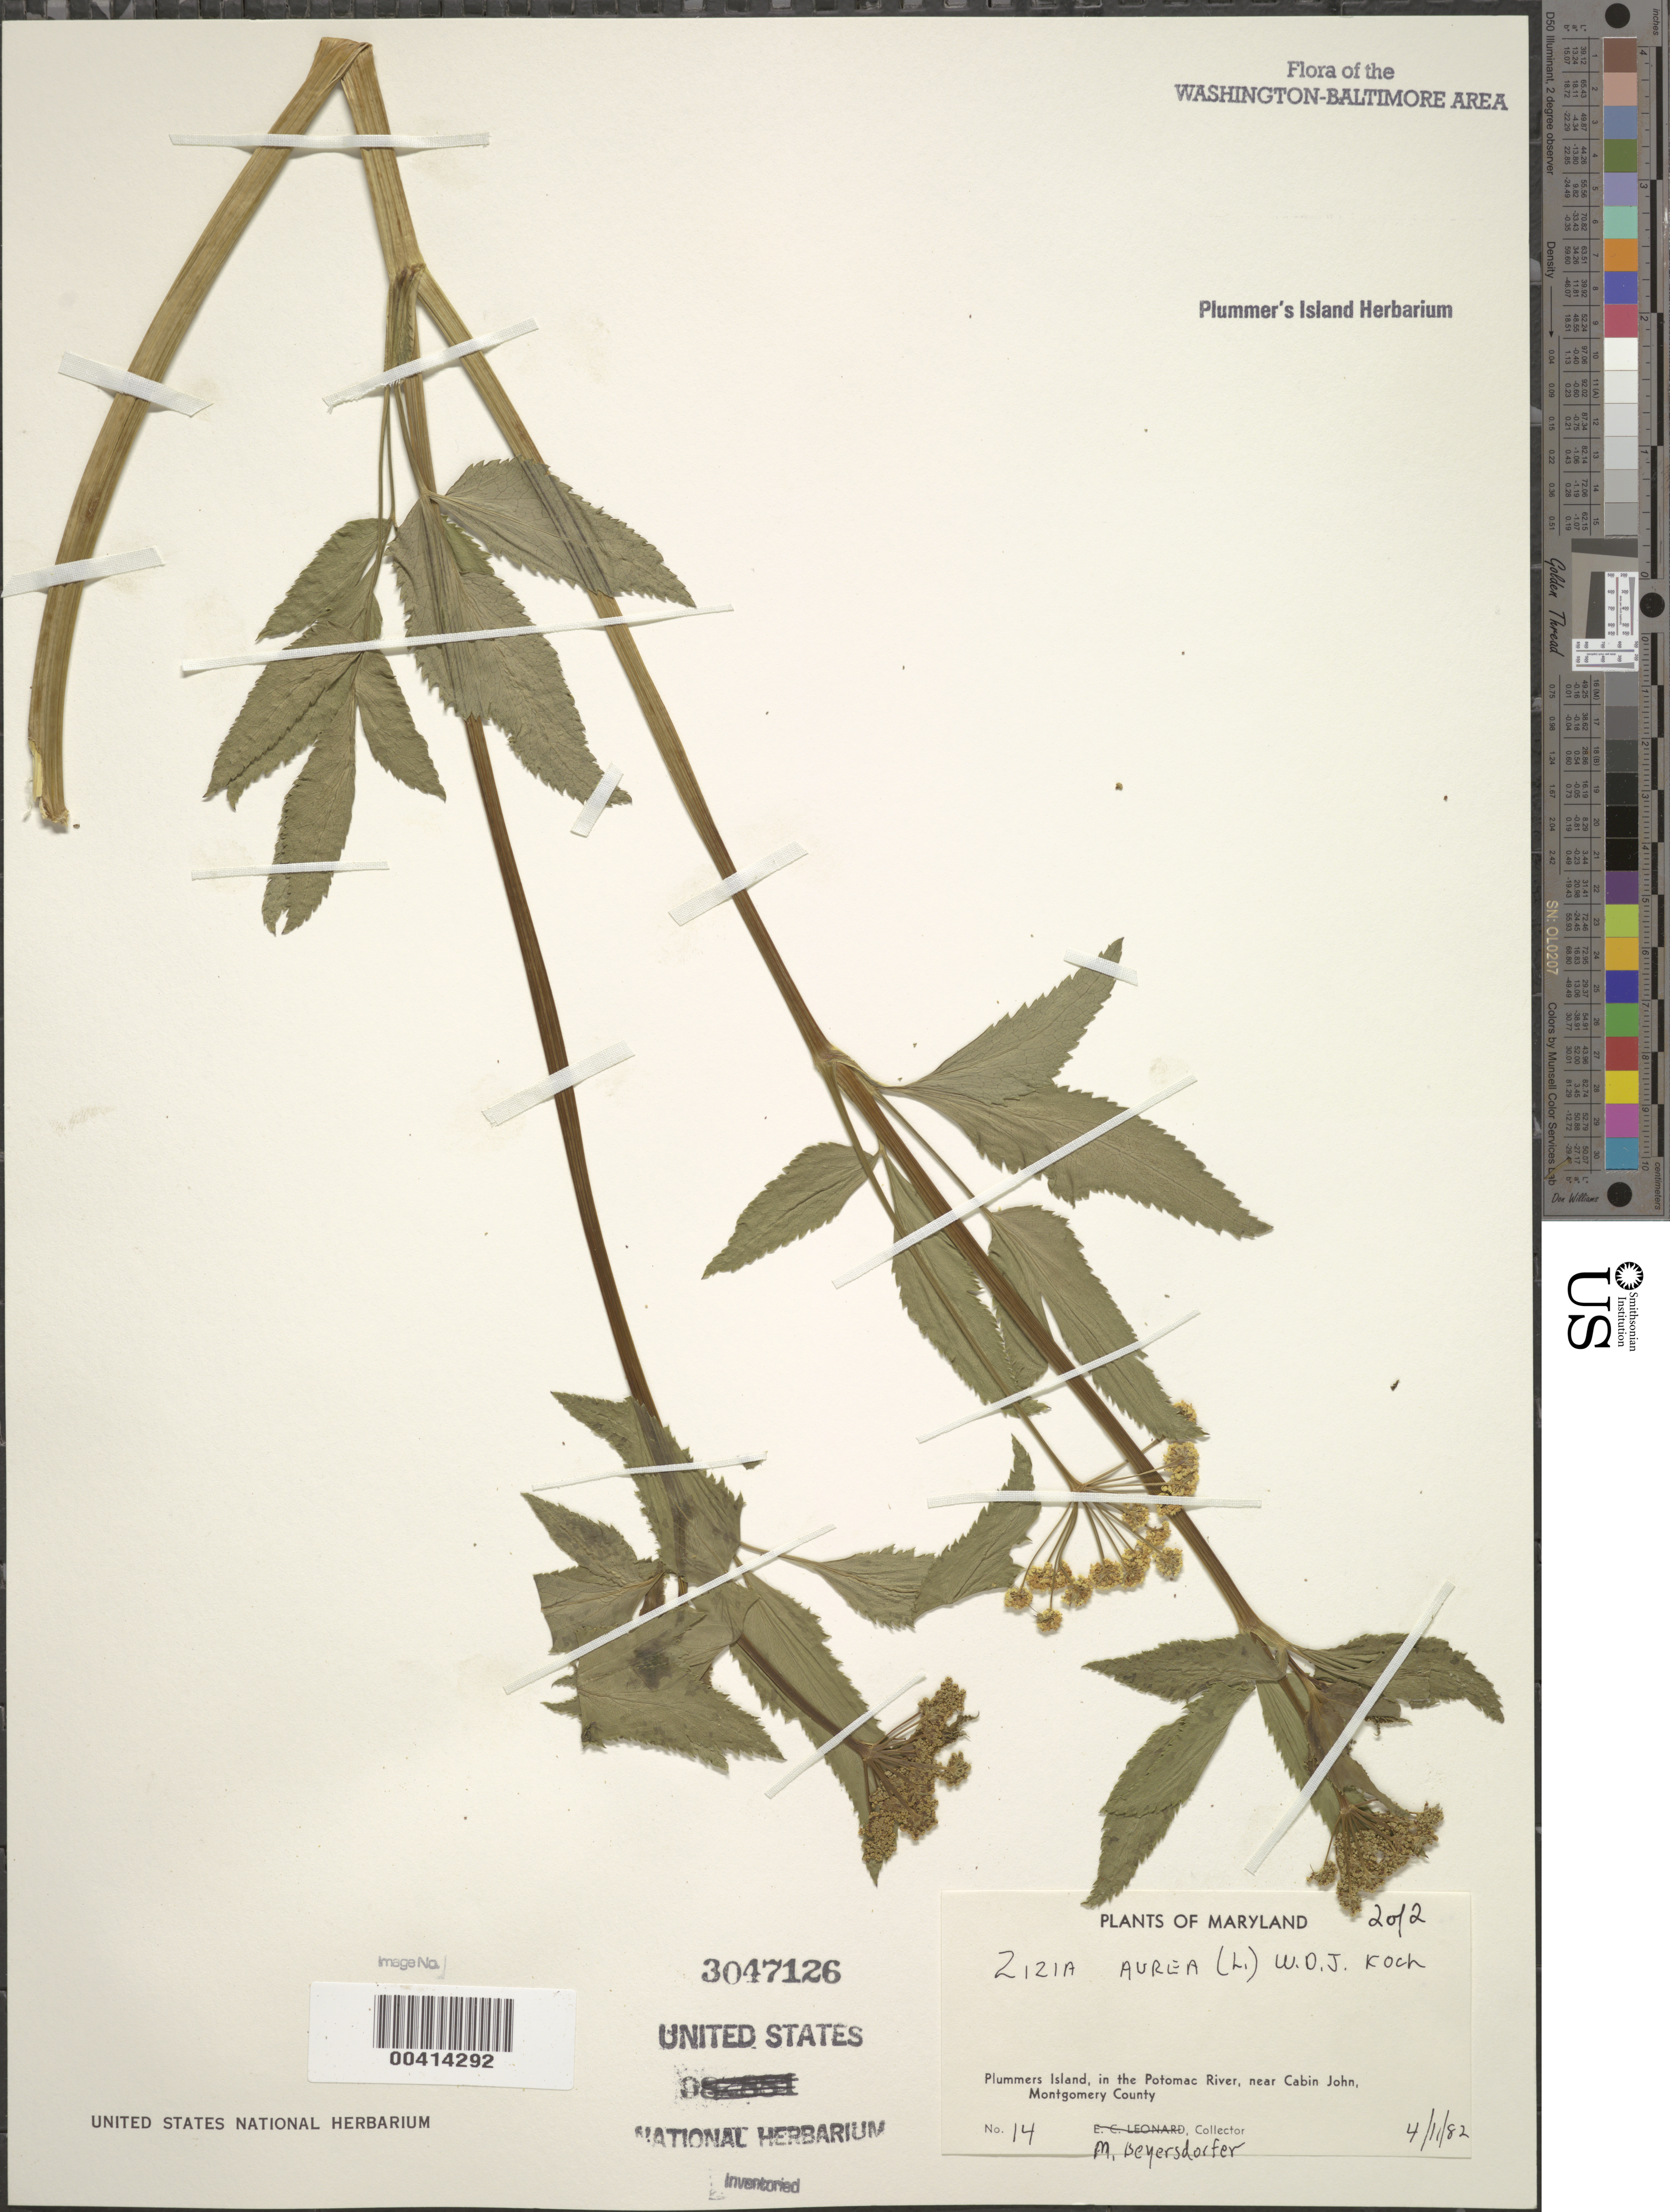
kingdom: Plantae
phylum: Tracheophyta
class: Magnoliopsida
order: Apiales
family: Apiaceae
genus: Zizia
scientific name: Zizia aurea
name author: (L.) Koch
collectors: M. Beyersdorfer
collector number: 14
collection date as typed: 11 Apr 1982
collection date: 1982-04-11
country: United States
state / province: Maryland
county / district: Montgomery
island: Plummers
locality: Plummer's Island; east tip C. & O. Canal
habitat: Sandy loam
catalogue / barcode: US 3047126